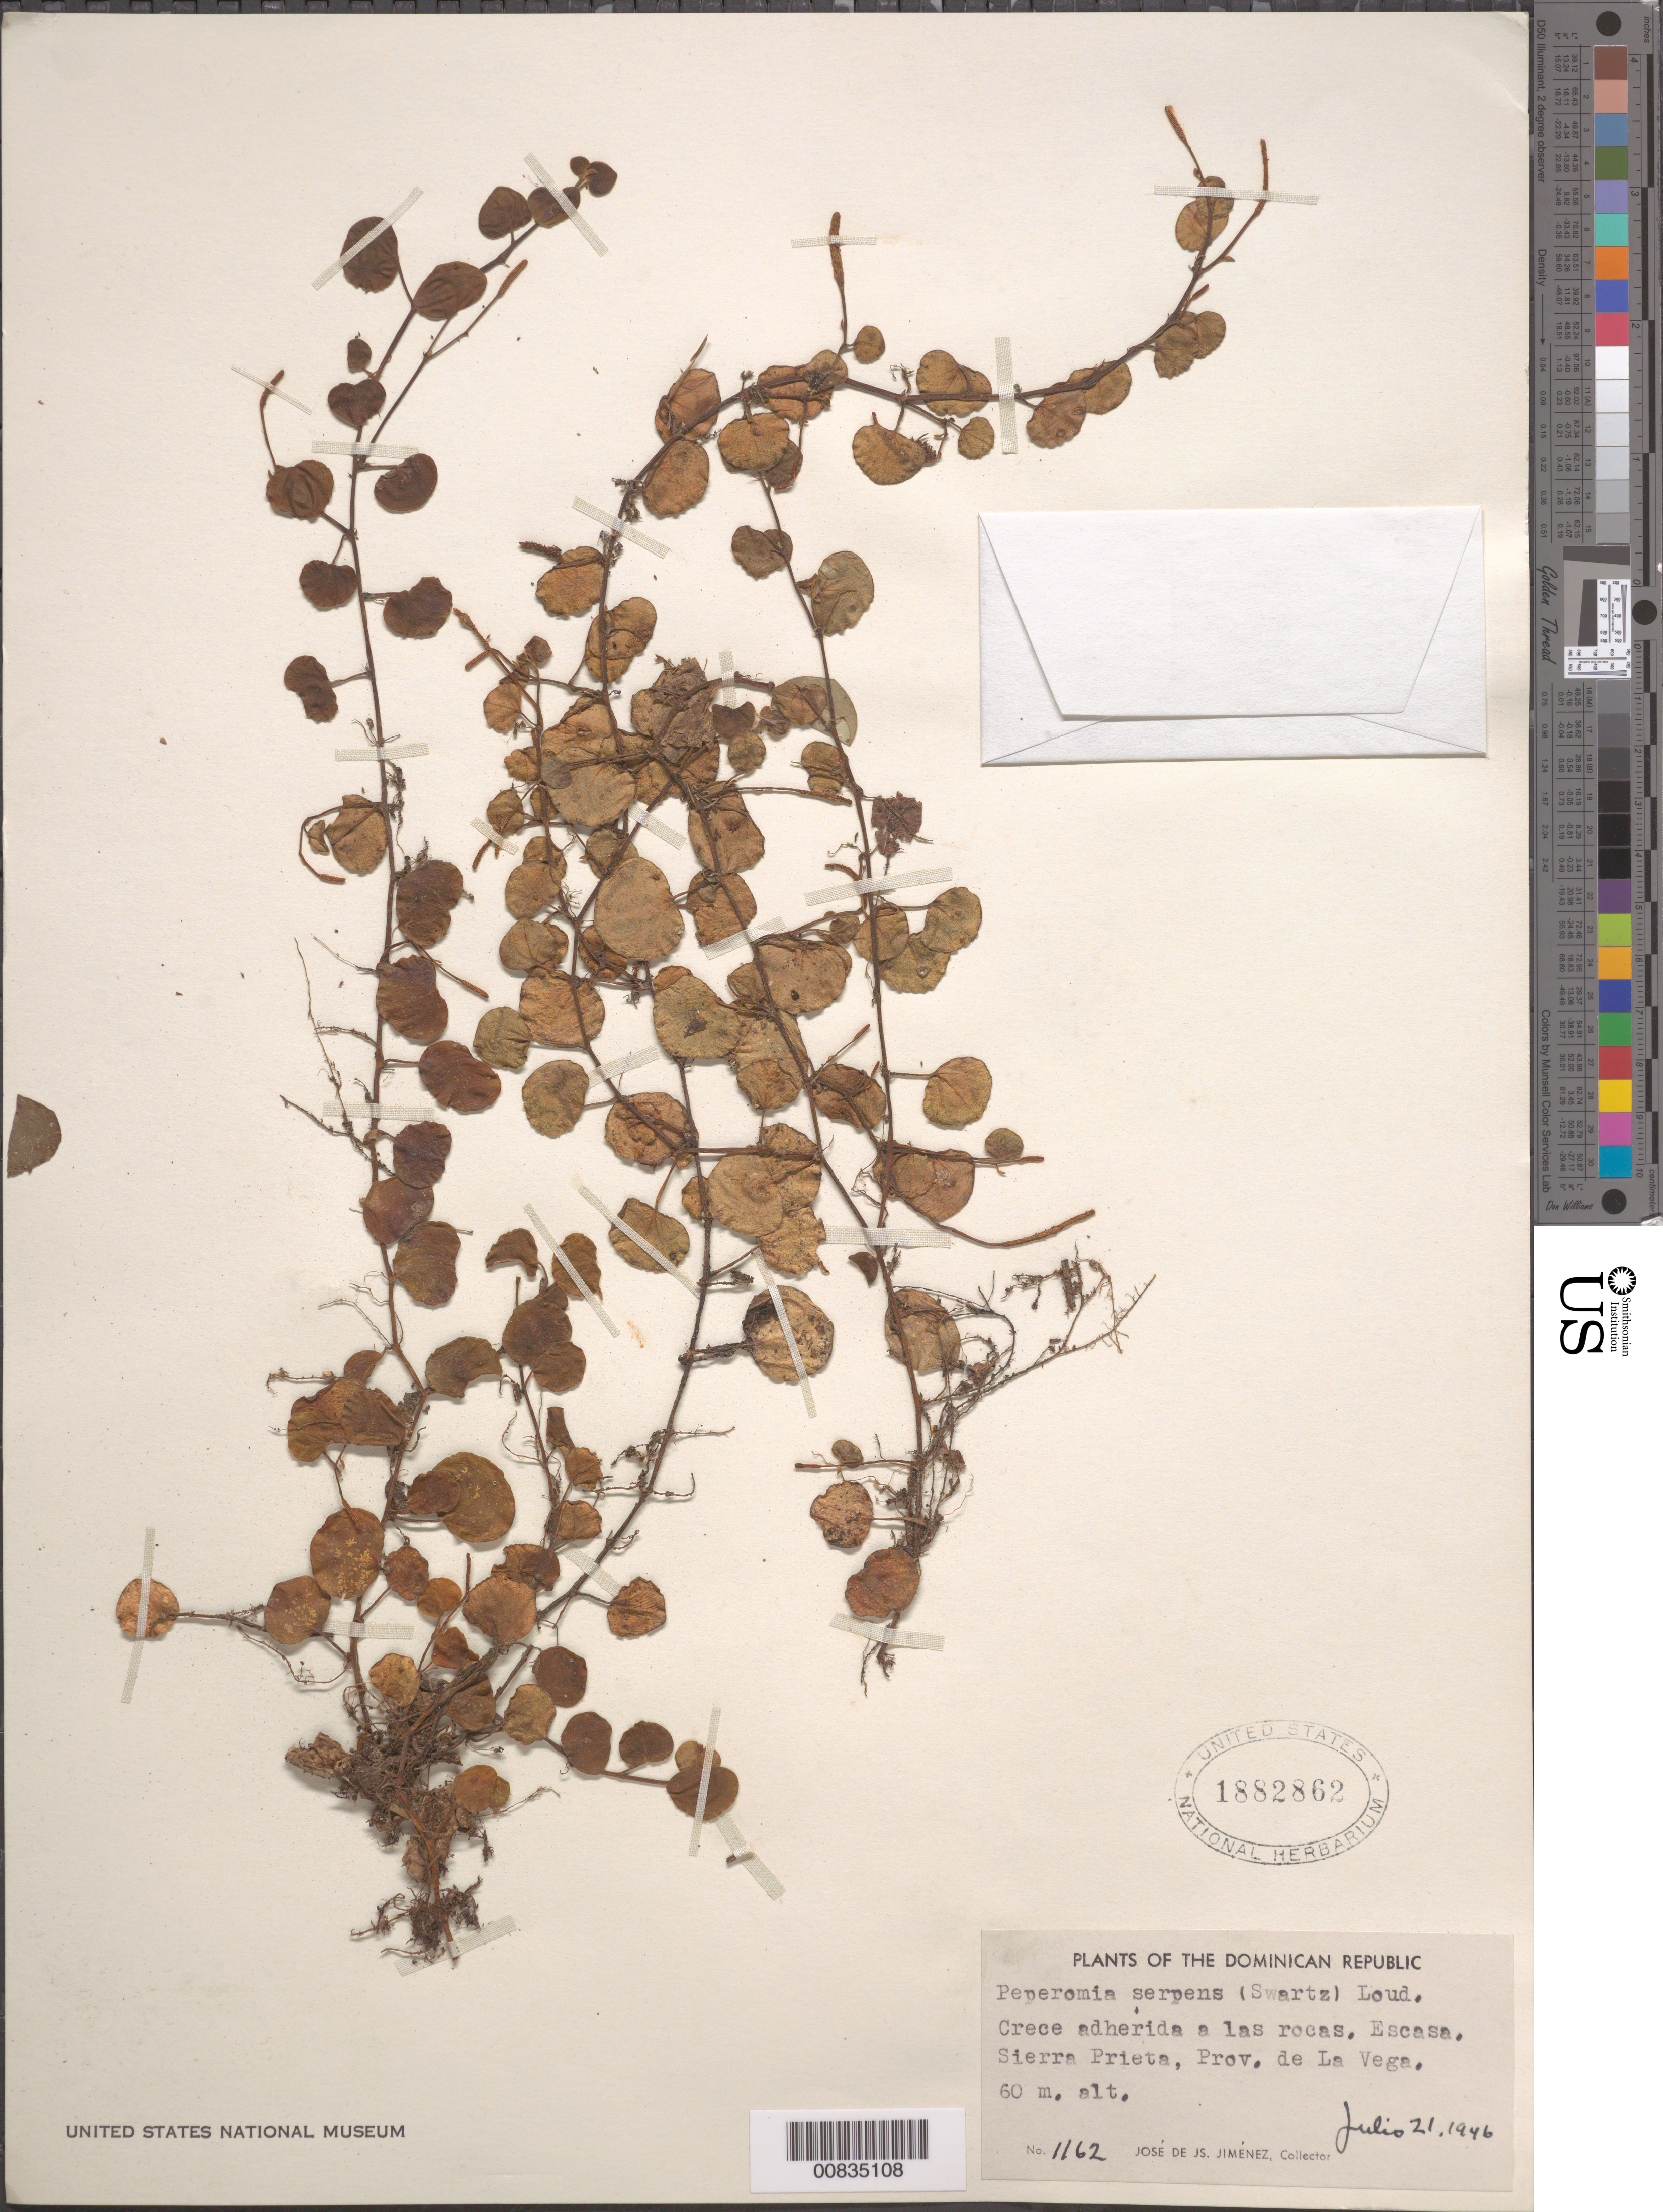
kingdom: Plantae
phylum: Tracheophyta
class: Magnoliopsida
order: Piperales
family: Piperaceae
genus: Peperomia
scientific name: Peperomia serpens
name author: (Sw.) Loudon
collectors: J. J. Jiménez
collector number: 1162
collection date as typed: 21 Jul 1946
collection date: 1946-07-21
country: Dominican Republic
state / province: La Vega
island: Hispaniola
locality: Sierra Prieta.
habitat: Crece adherida a las rocas.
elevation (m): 60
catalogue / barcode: US 1882862